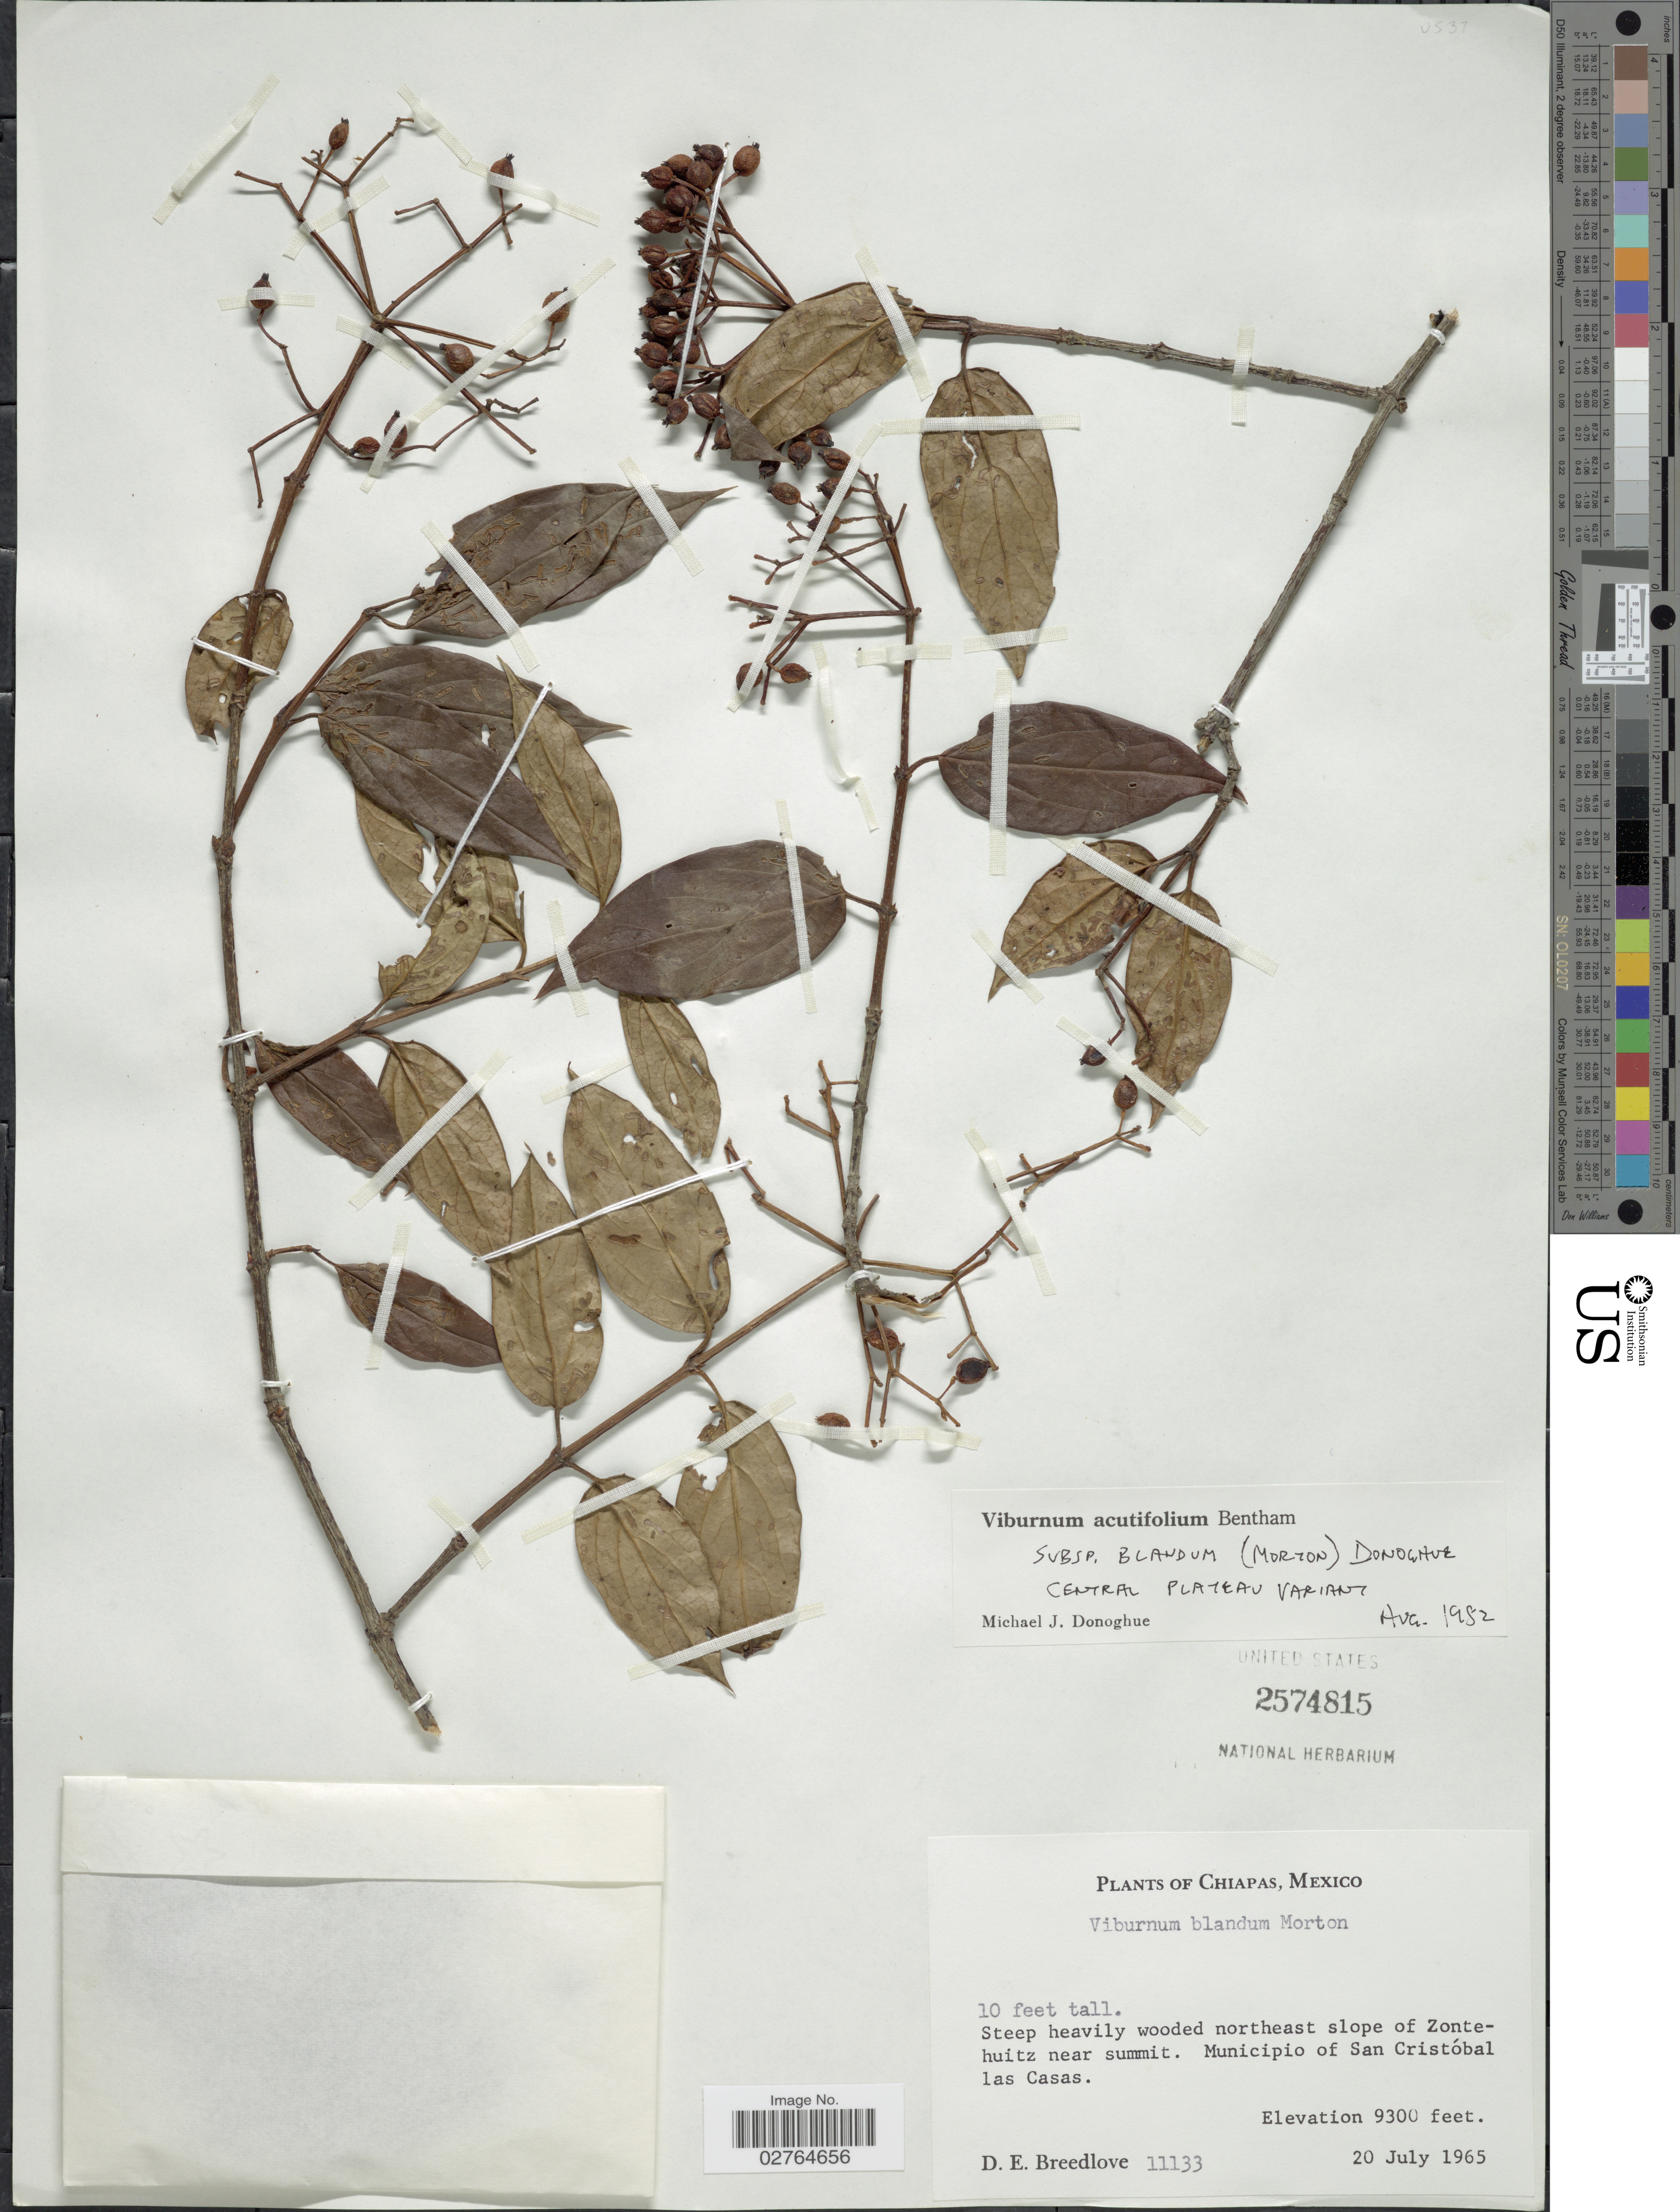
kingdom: Plantae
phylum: Tracheophyta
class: Magnoliopsida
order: Dipsacales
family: Viburnaceae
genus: Viburnum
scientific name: Viburnum acutifolium subsp. blandum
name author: (C.V. Morton) Villarreal & A.E. Estrada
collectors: D. E. Breedlove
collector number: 11133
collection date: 1965-07-20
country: Mexico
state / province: Chiapas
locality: Steep heavily wooded northeast slope of Zontehuitz near summit. Municipio of San Cristóbal las Casas.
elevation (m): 2835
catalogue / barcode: US 2574815